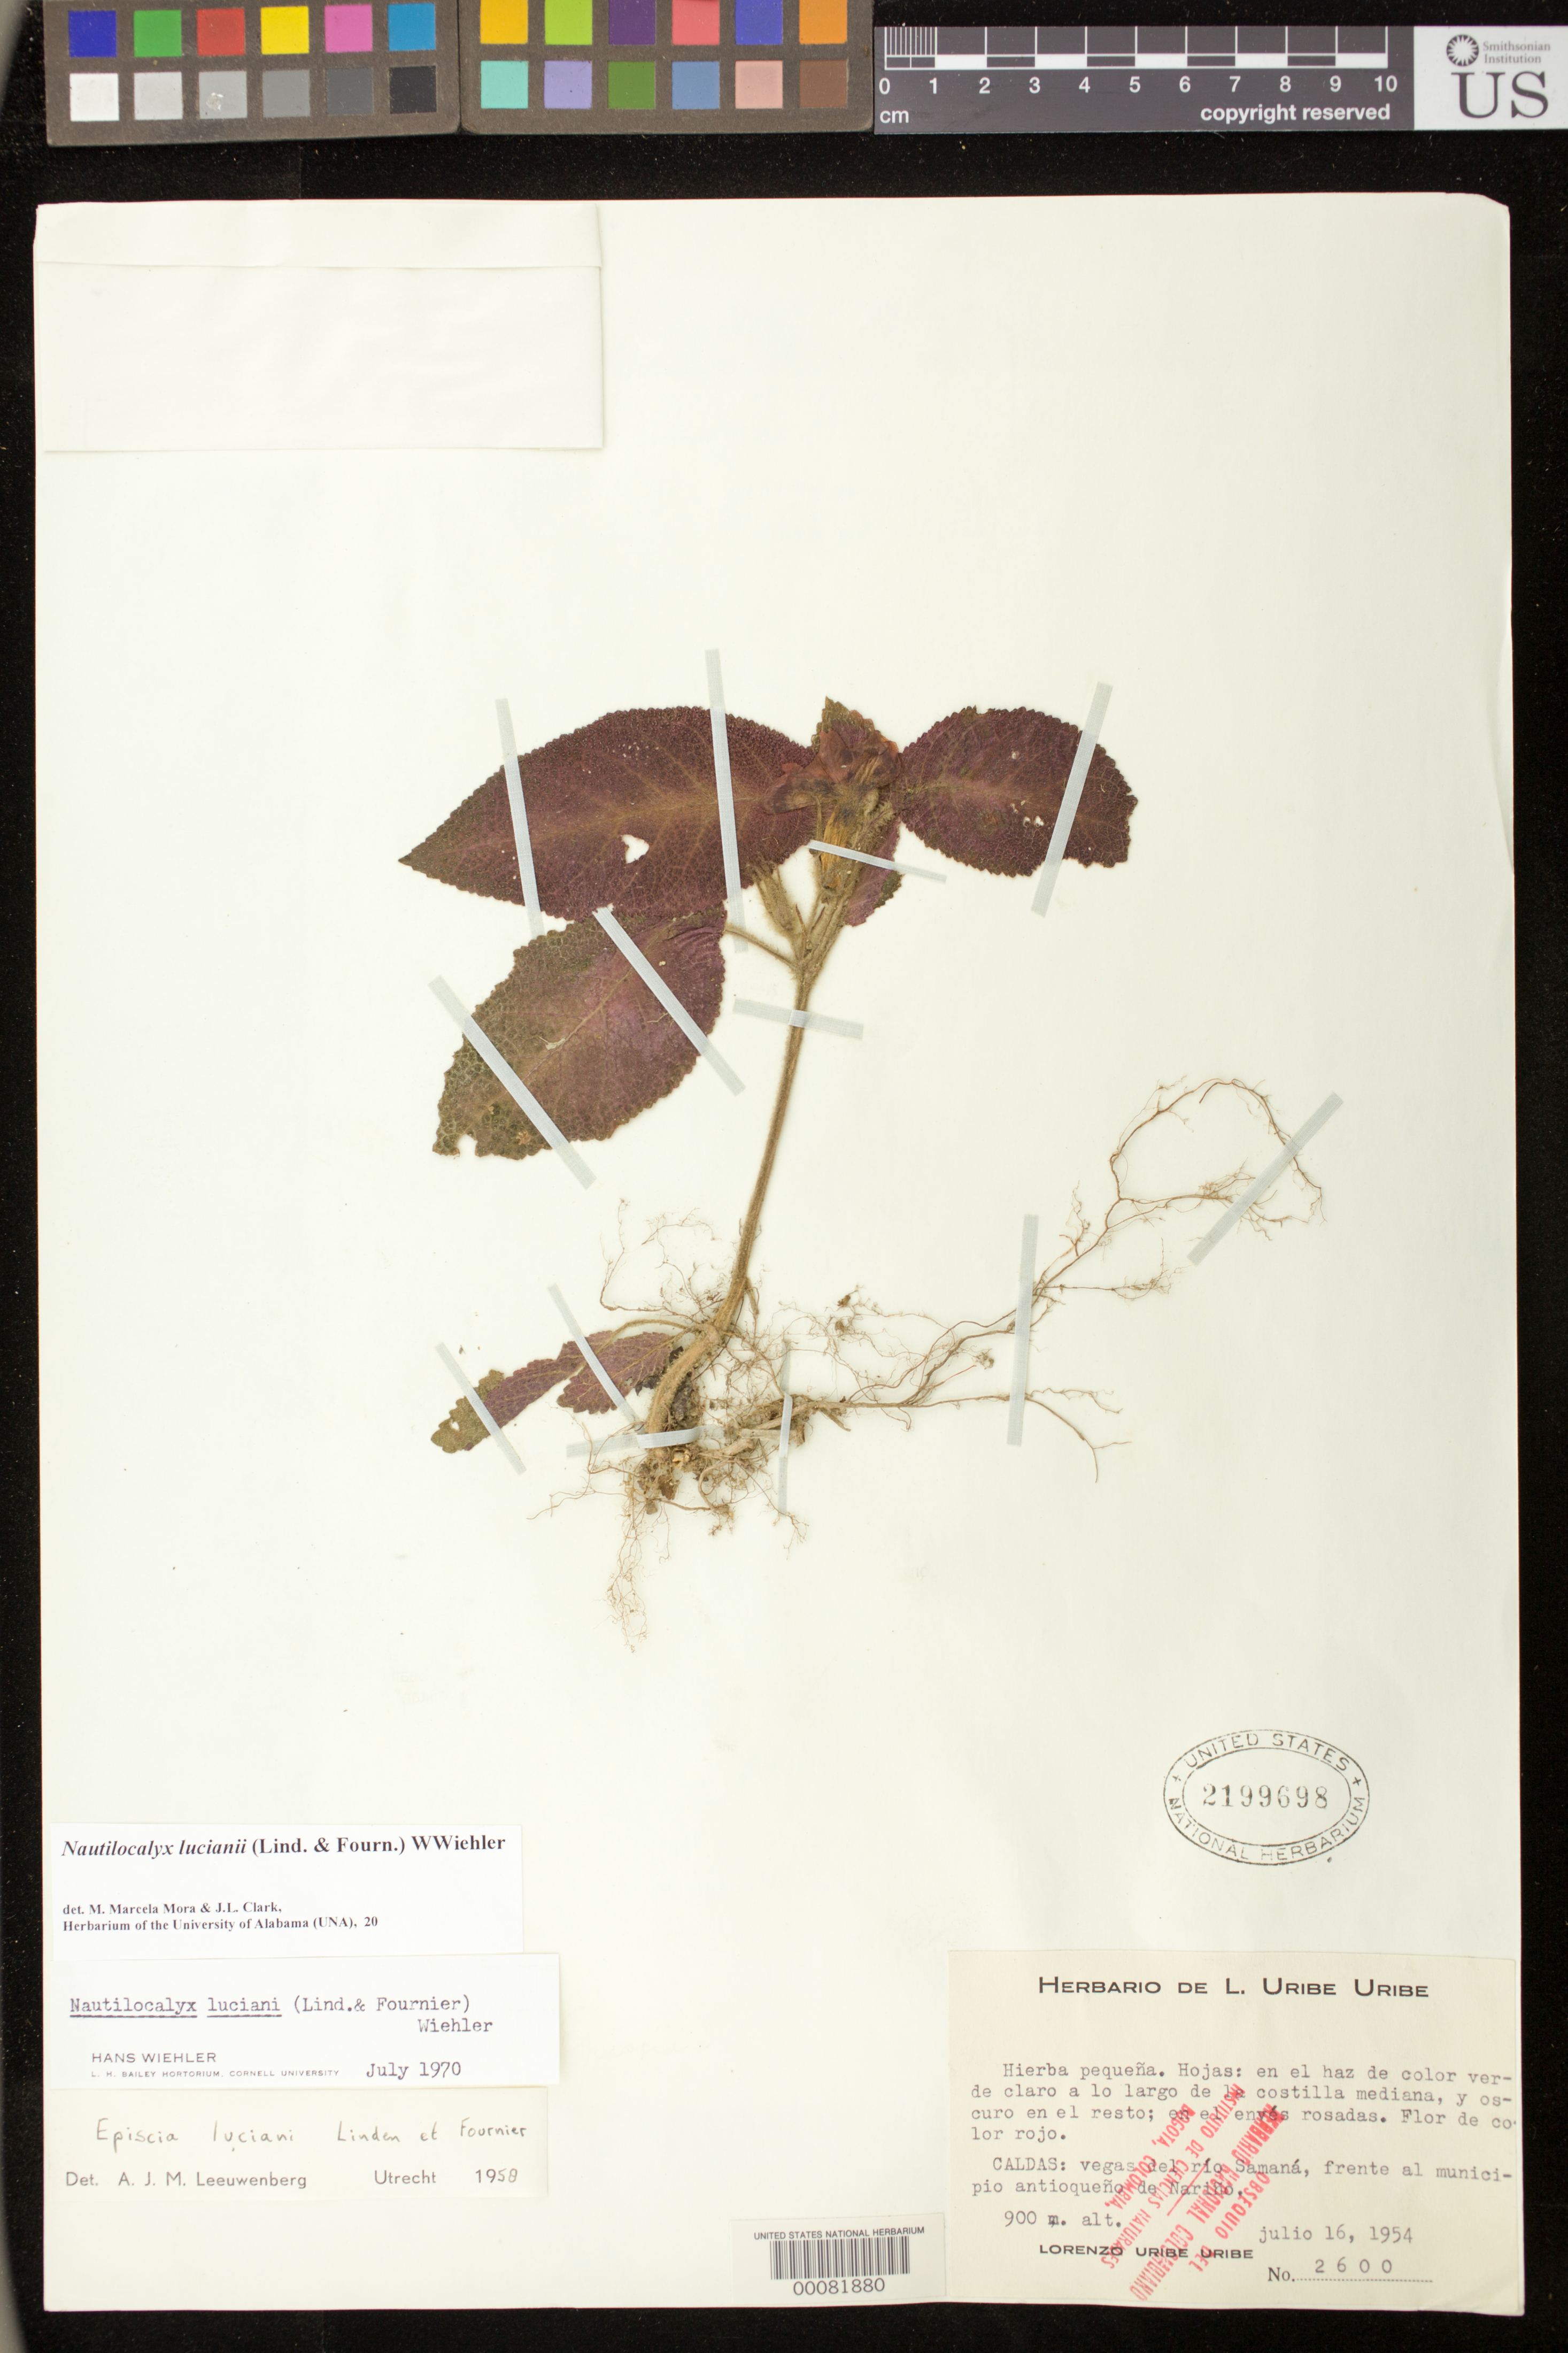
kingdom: Plantae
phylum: Tracheophyta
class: Magnoliopsida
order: Lamiales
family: Gesneriaceae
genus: Nautilocalyx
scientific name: Nautilocalyx lucianii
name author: (Linden & E. Fourn.) Wiehler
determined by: Mora, M. M.; Clark, J. L.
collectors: L. Uribe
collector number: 2600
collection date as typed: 16 Jul 1954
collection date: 1954-07-16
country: Colombia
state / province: Caldas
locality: Lowlands of Samana River, opposite Narino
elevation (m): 900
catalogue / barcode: US 2199698